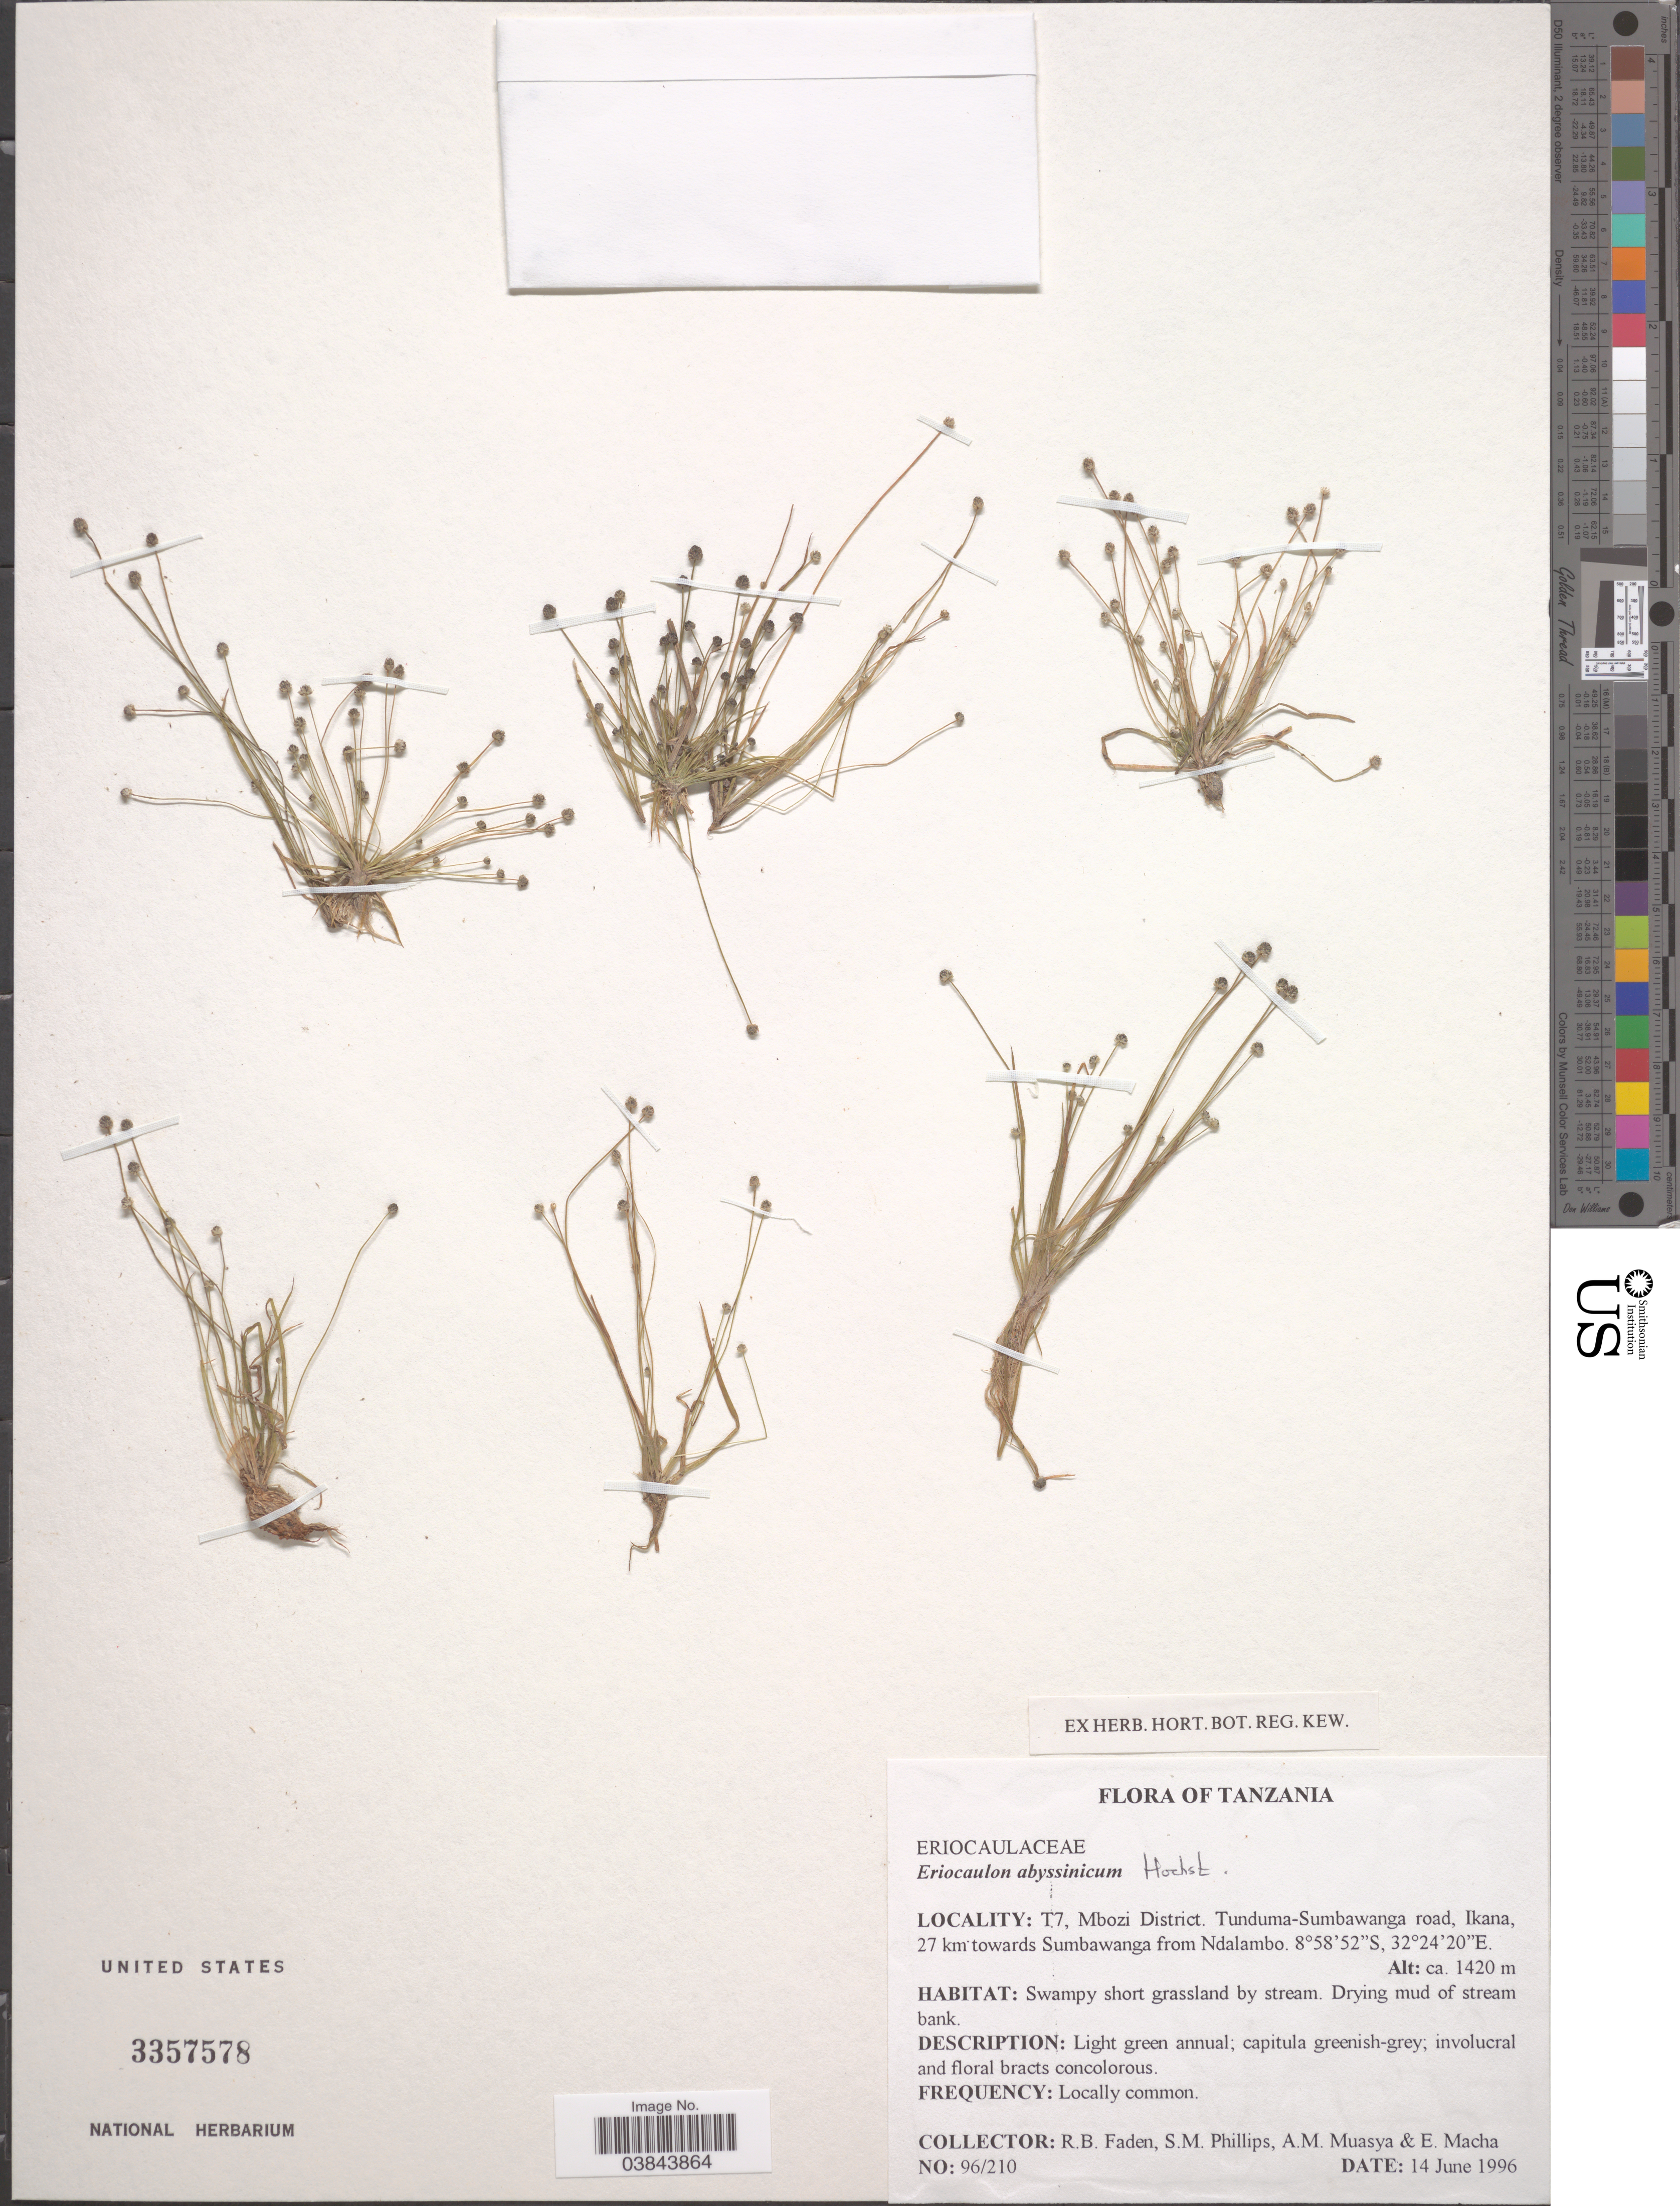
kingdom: Plantae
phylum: Tracheophyta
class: Liliopsida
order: Poales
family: Eriocaulaceae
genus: Eriocaulon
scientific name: Eriocaulon abyssinicum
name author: Hochst.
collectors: R. B. Faden, S. M. Phillips, A. Muasya & E. Macha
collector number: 96/210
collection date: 1996-06-14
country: Tanzania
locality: T7, Mbozi District.Tunduma-Sumbawanga road, Ikana, 27 km towards Sumbawanga from Ndalambo.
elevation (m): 1420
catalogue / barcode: US 3357578